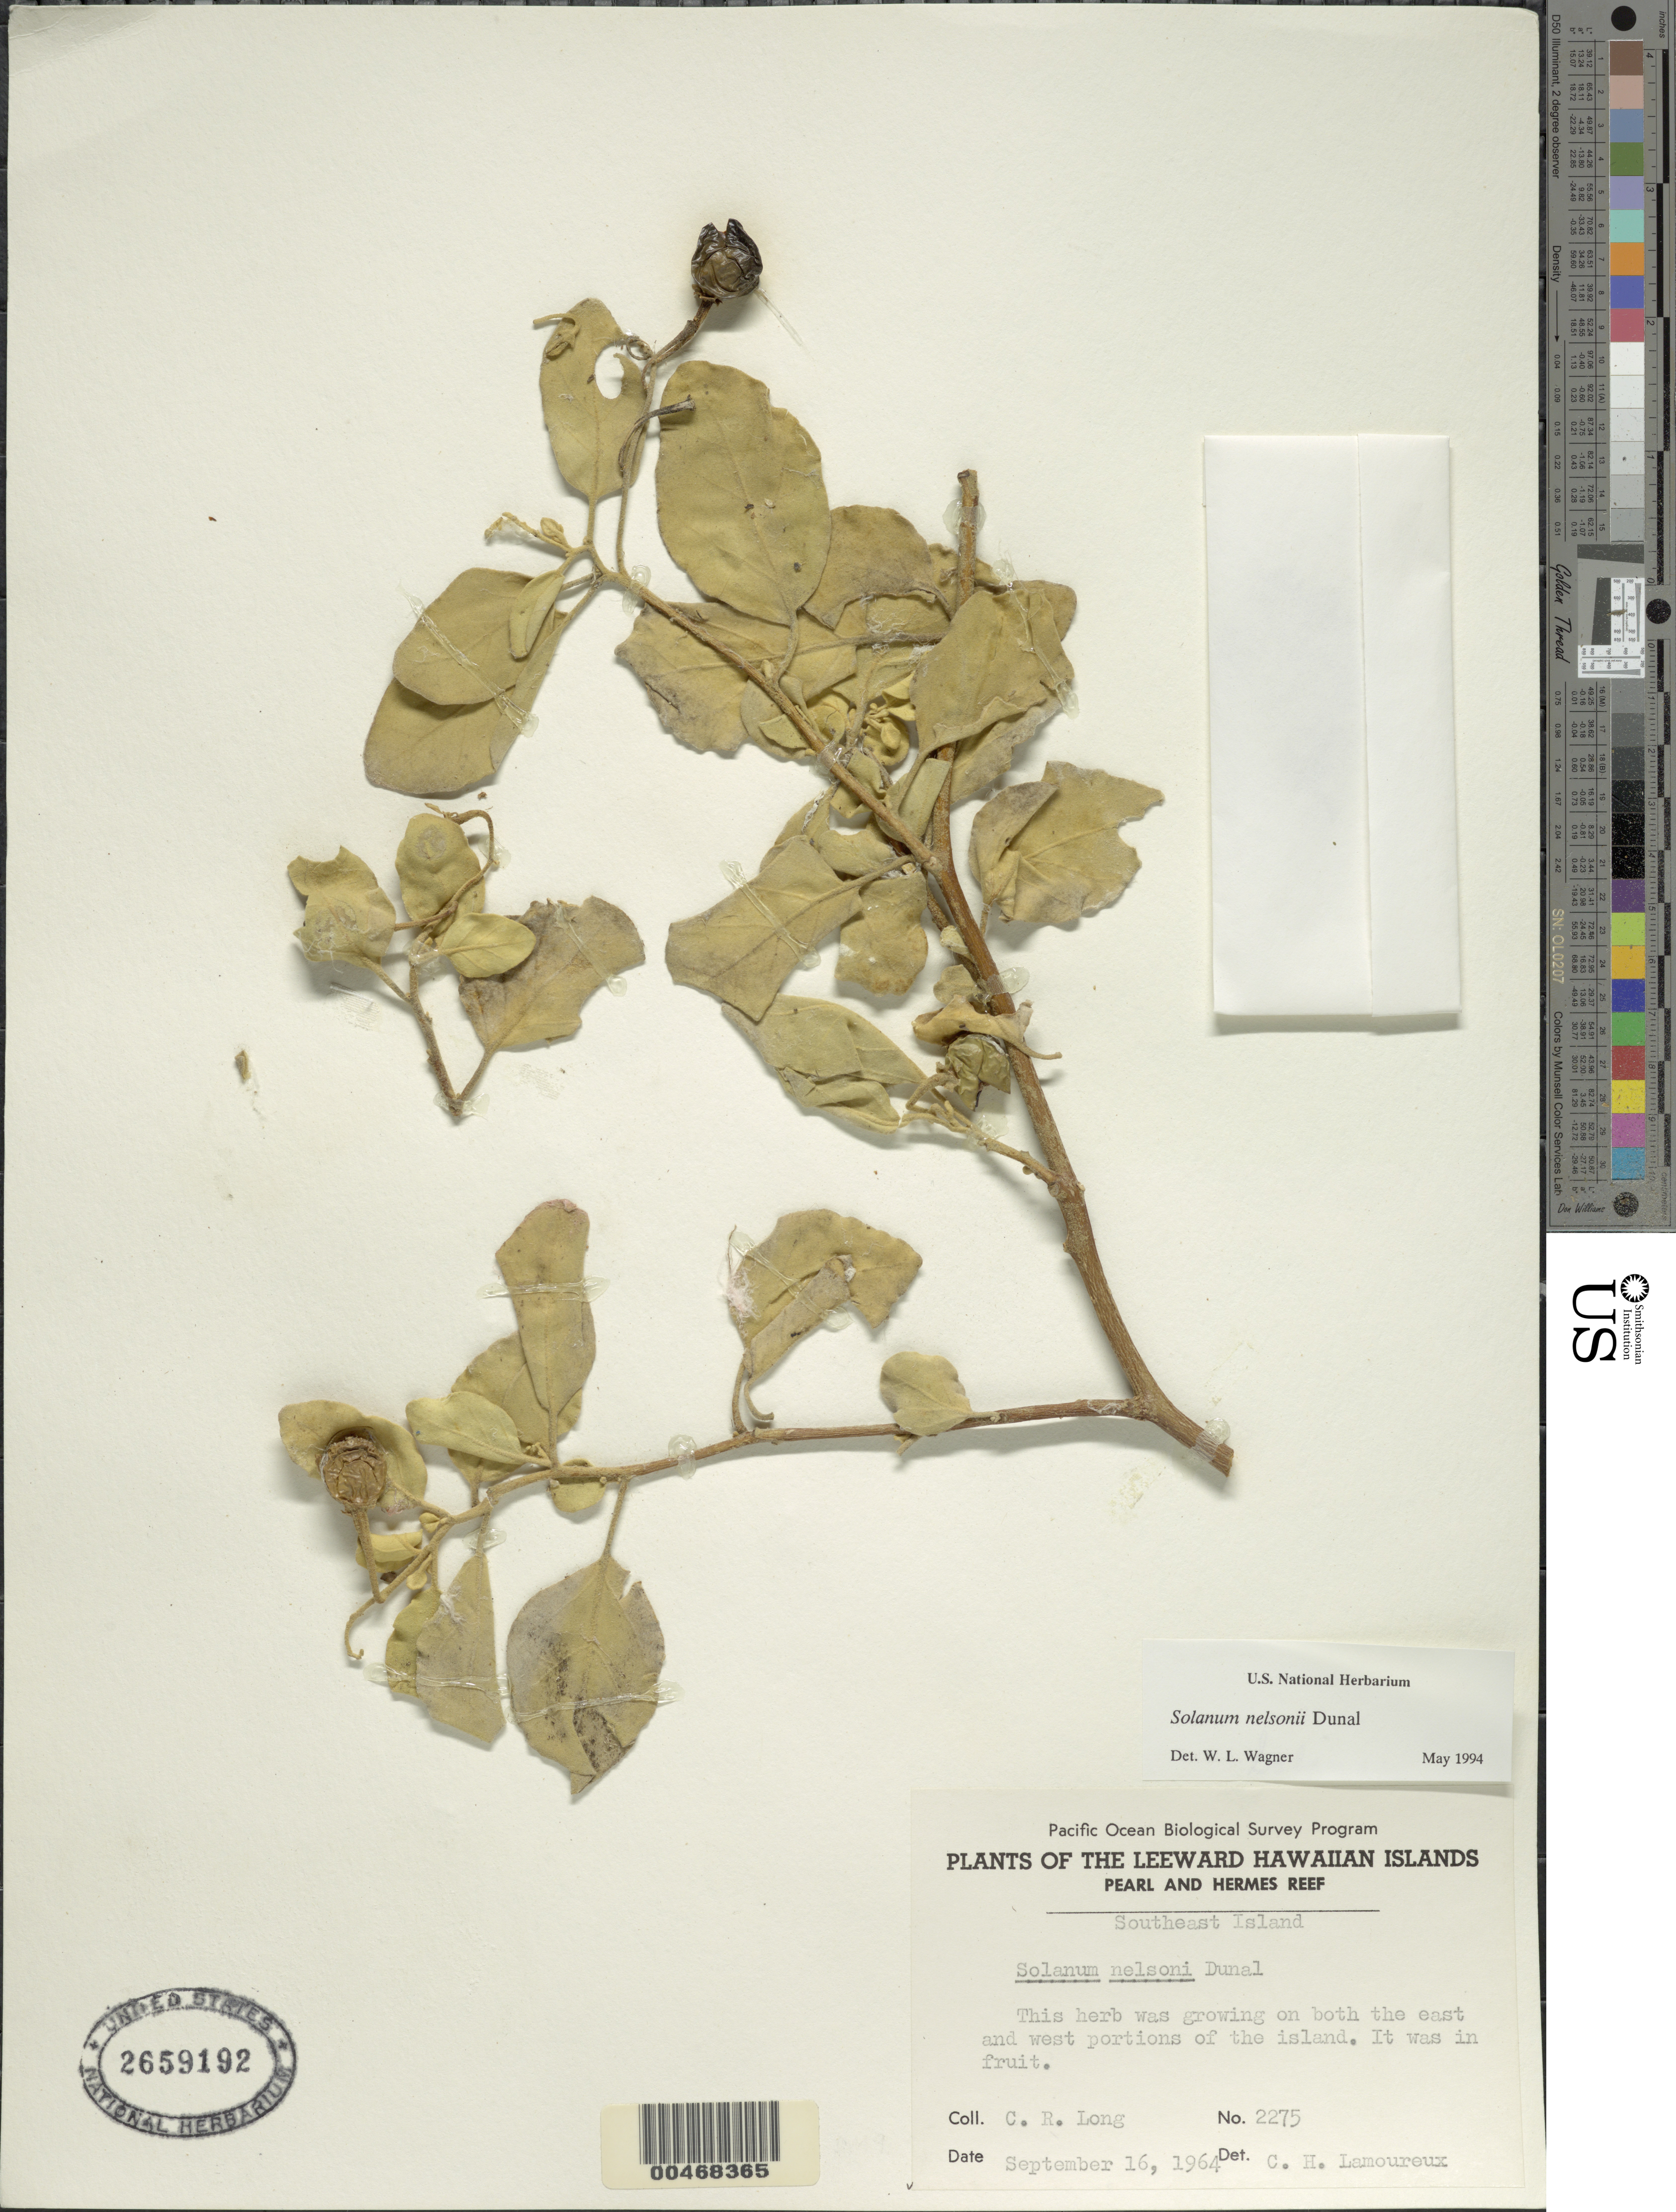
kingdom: Plantae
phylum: Tracheophyta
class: Magnoliopsida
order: Solanales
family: Solanaceae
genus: Solanum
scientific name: Solanum nelsonii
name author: Dunal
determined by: Knapp, S. D.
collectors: C. Long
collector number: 2275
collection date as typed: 16 Sep 1964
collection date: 1964-09-16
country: United States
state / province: Hawaii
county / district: Honolulu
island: Pearl and Hermes Atoll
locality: Southeast Islet, east and west portions of island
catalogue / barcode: US 2659192